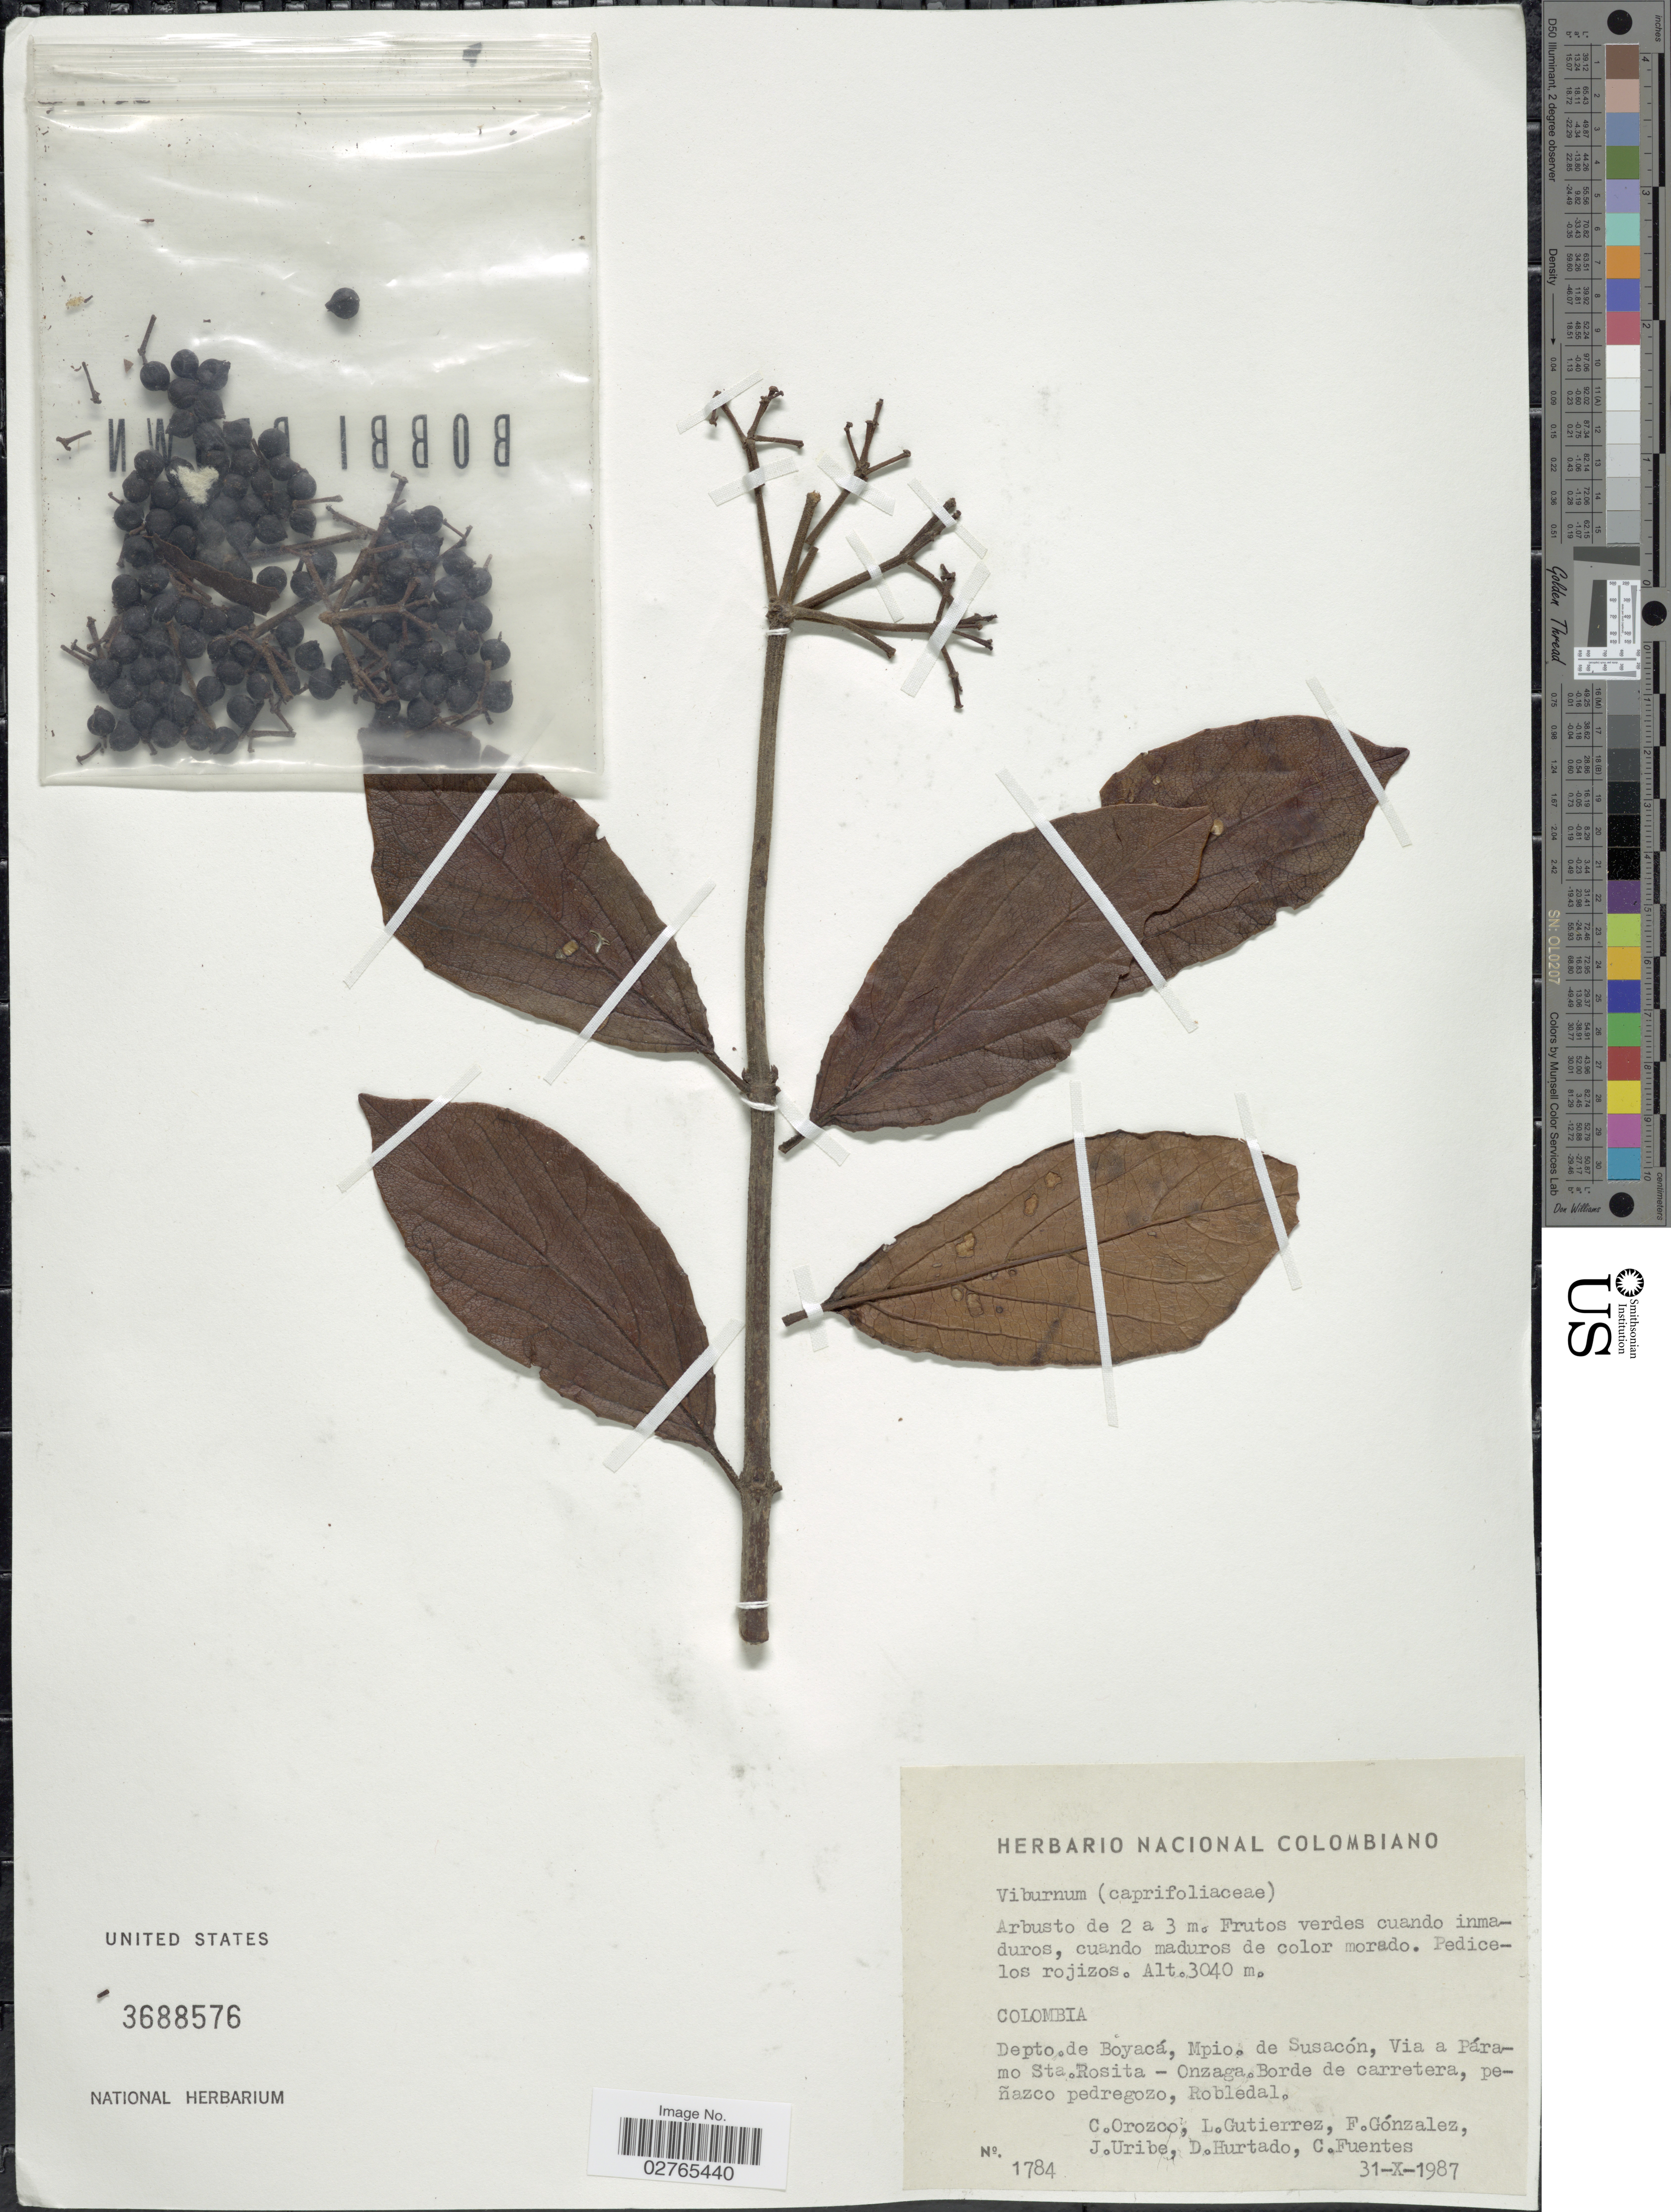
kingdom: Plantae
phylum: Tracheophyta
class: Magnoliopsida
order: Dipsacales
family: Viburnaceae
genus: Viburnum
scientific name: Viburnum sp.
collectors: C. I. Orozco, L. Gutiérrez, F. A. González, J. Uribe & et al.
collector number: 1784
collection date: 1987-10-31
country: Colombia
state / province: Boyacá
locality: Depto. de Boyacá, Mpio. de Susacón, Via a Páramo Sta. Rosita- Onzaga. Borde de carretera, peñazco pedregozo, Robledal.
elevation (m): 3040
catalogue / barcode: US 3688576